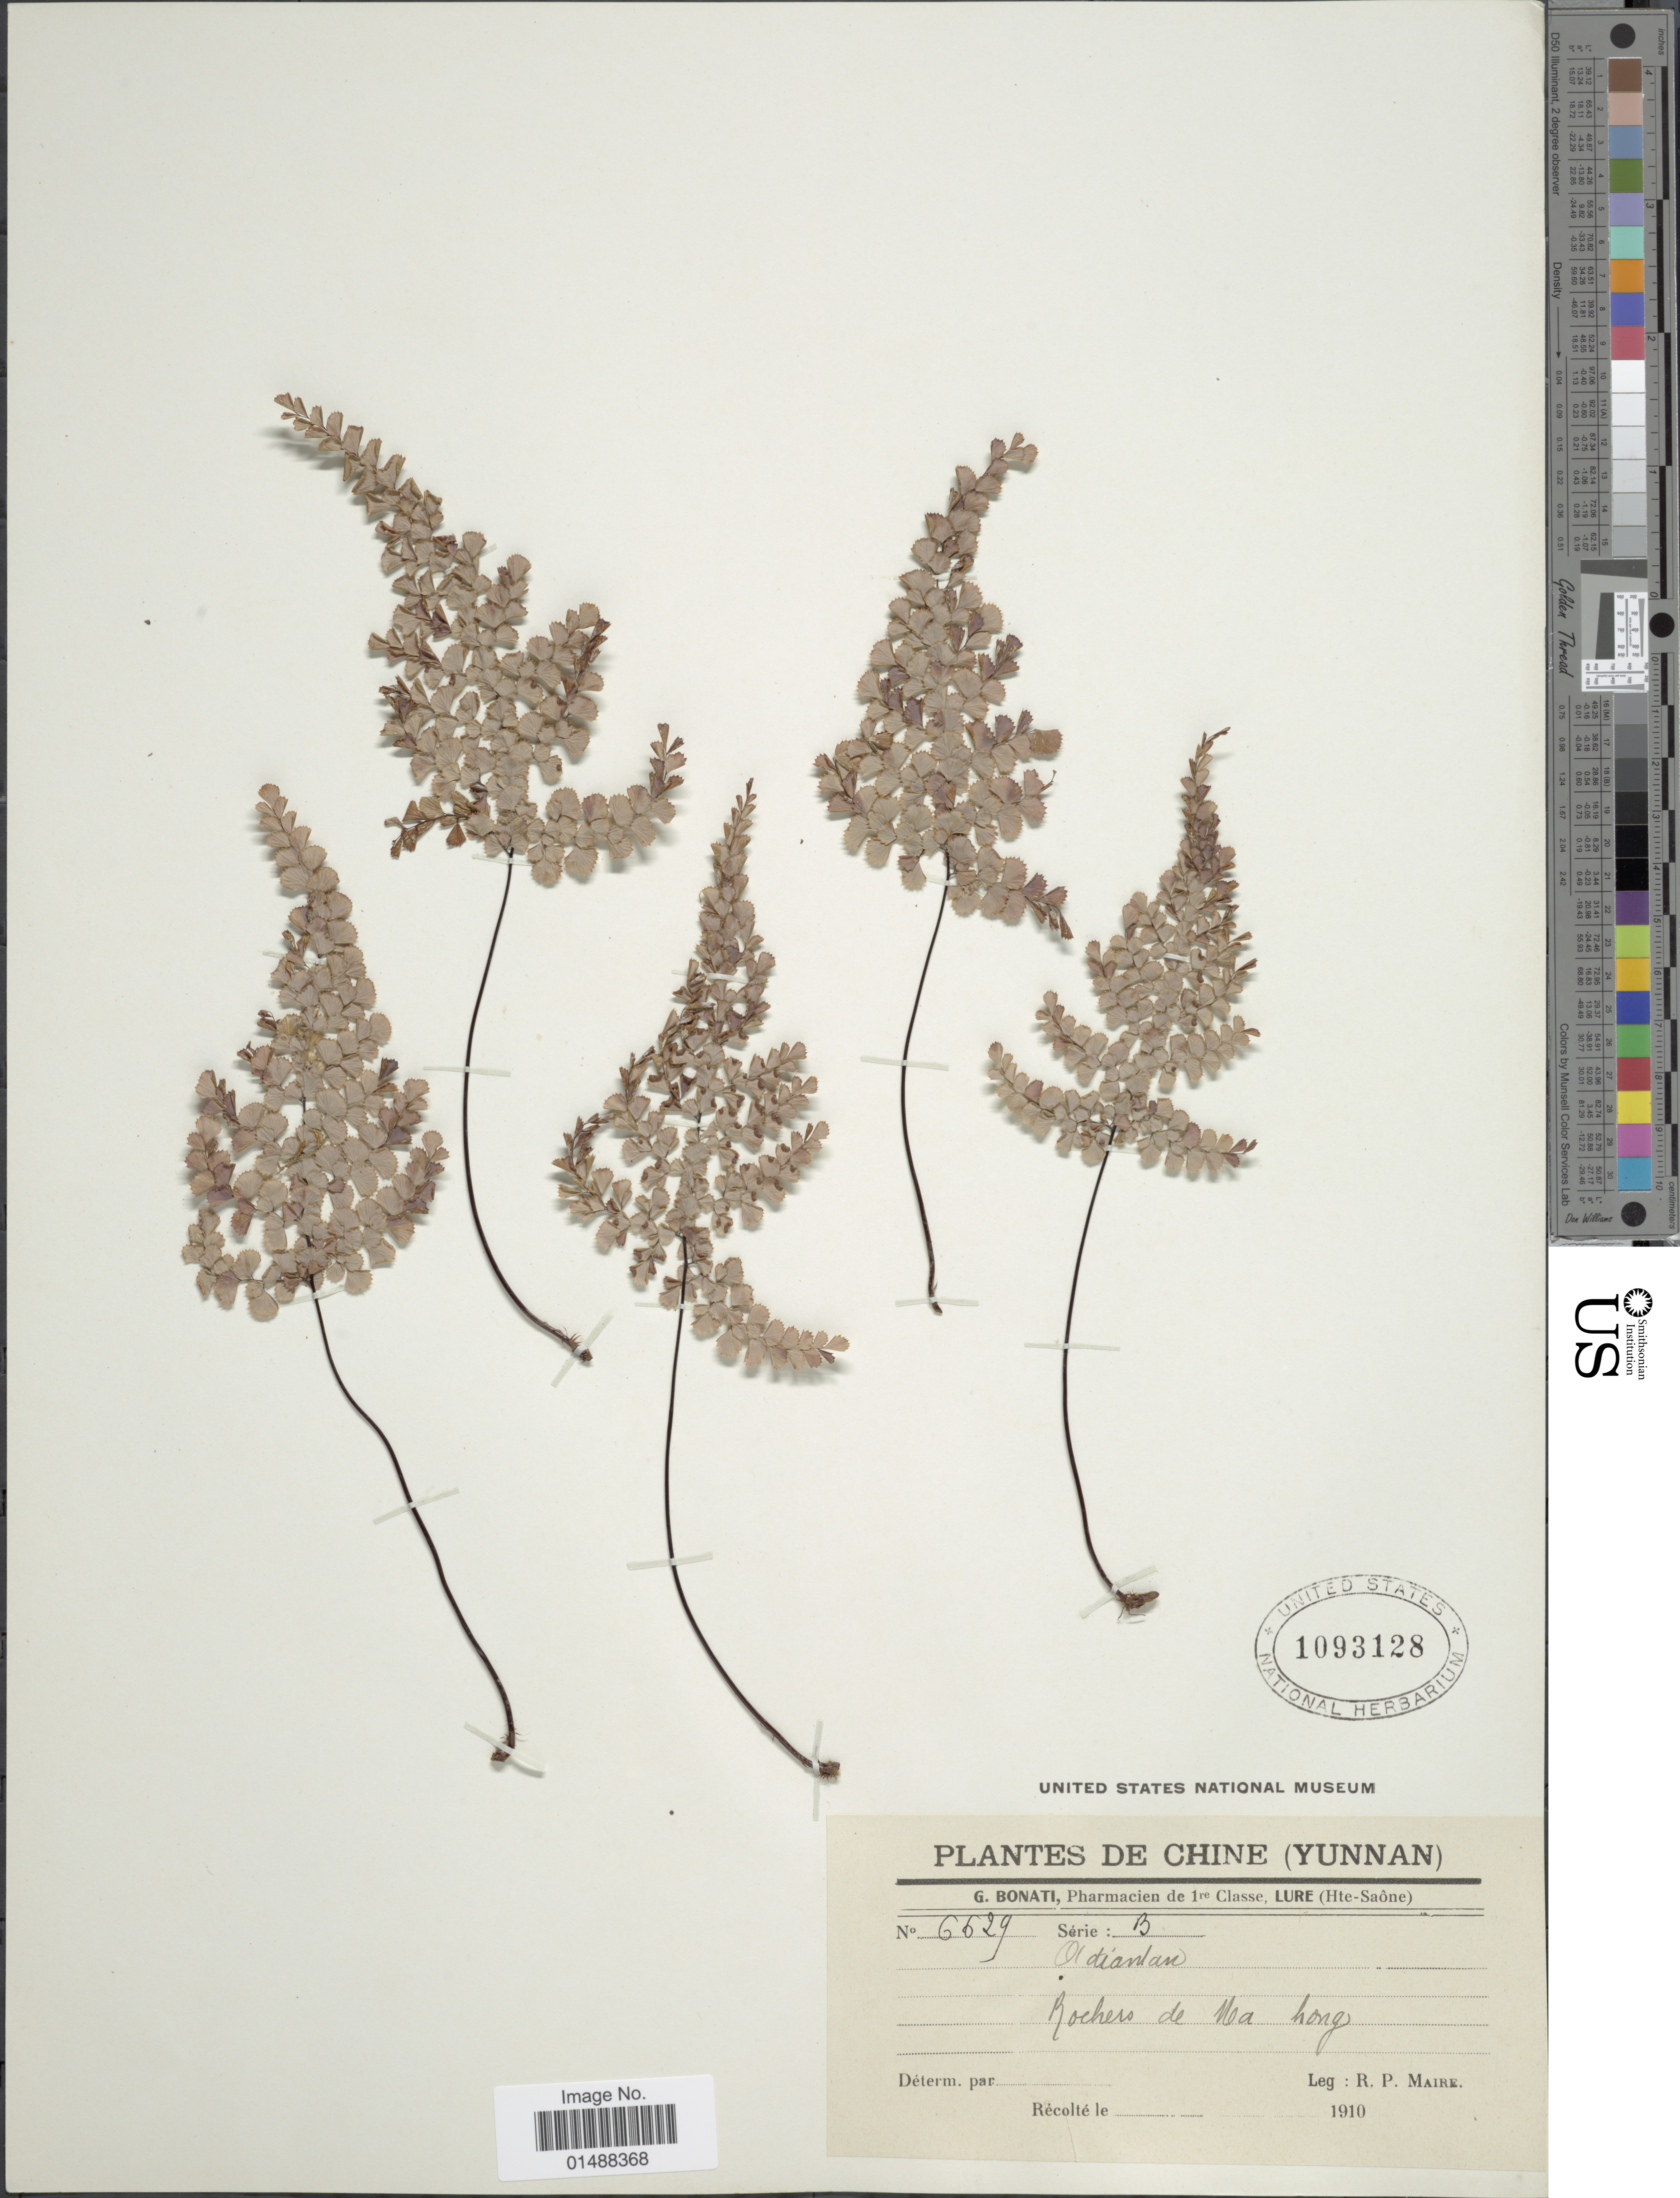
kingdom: Plantae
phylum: Tracheophyta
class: Polypodiopsida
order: Polypodiales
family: Pteridaceae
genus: Adiantum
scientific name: Adiantum davidii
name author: Franch.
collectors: R.-P. Maire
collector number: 6629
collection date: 1910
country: China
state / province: Yunnan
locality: Chine (Yunnan), Rochers de Nea Hong.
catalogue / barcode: US 1093128